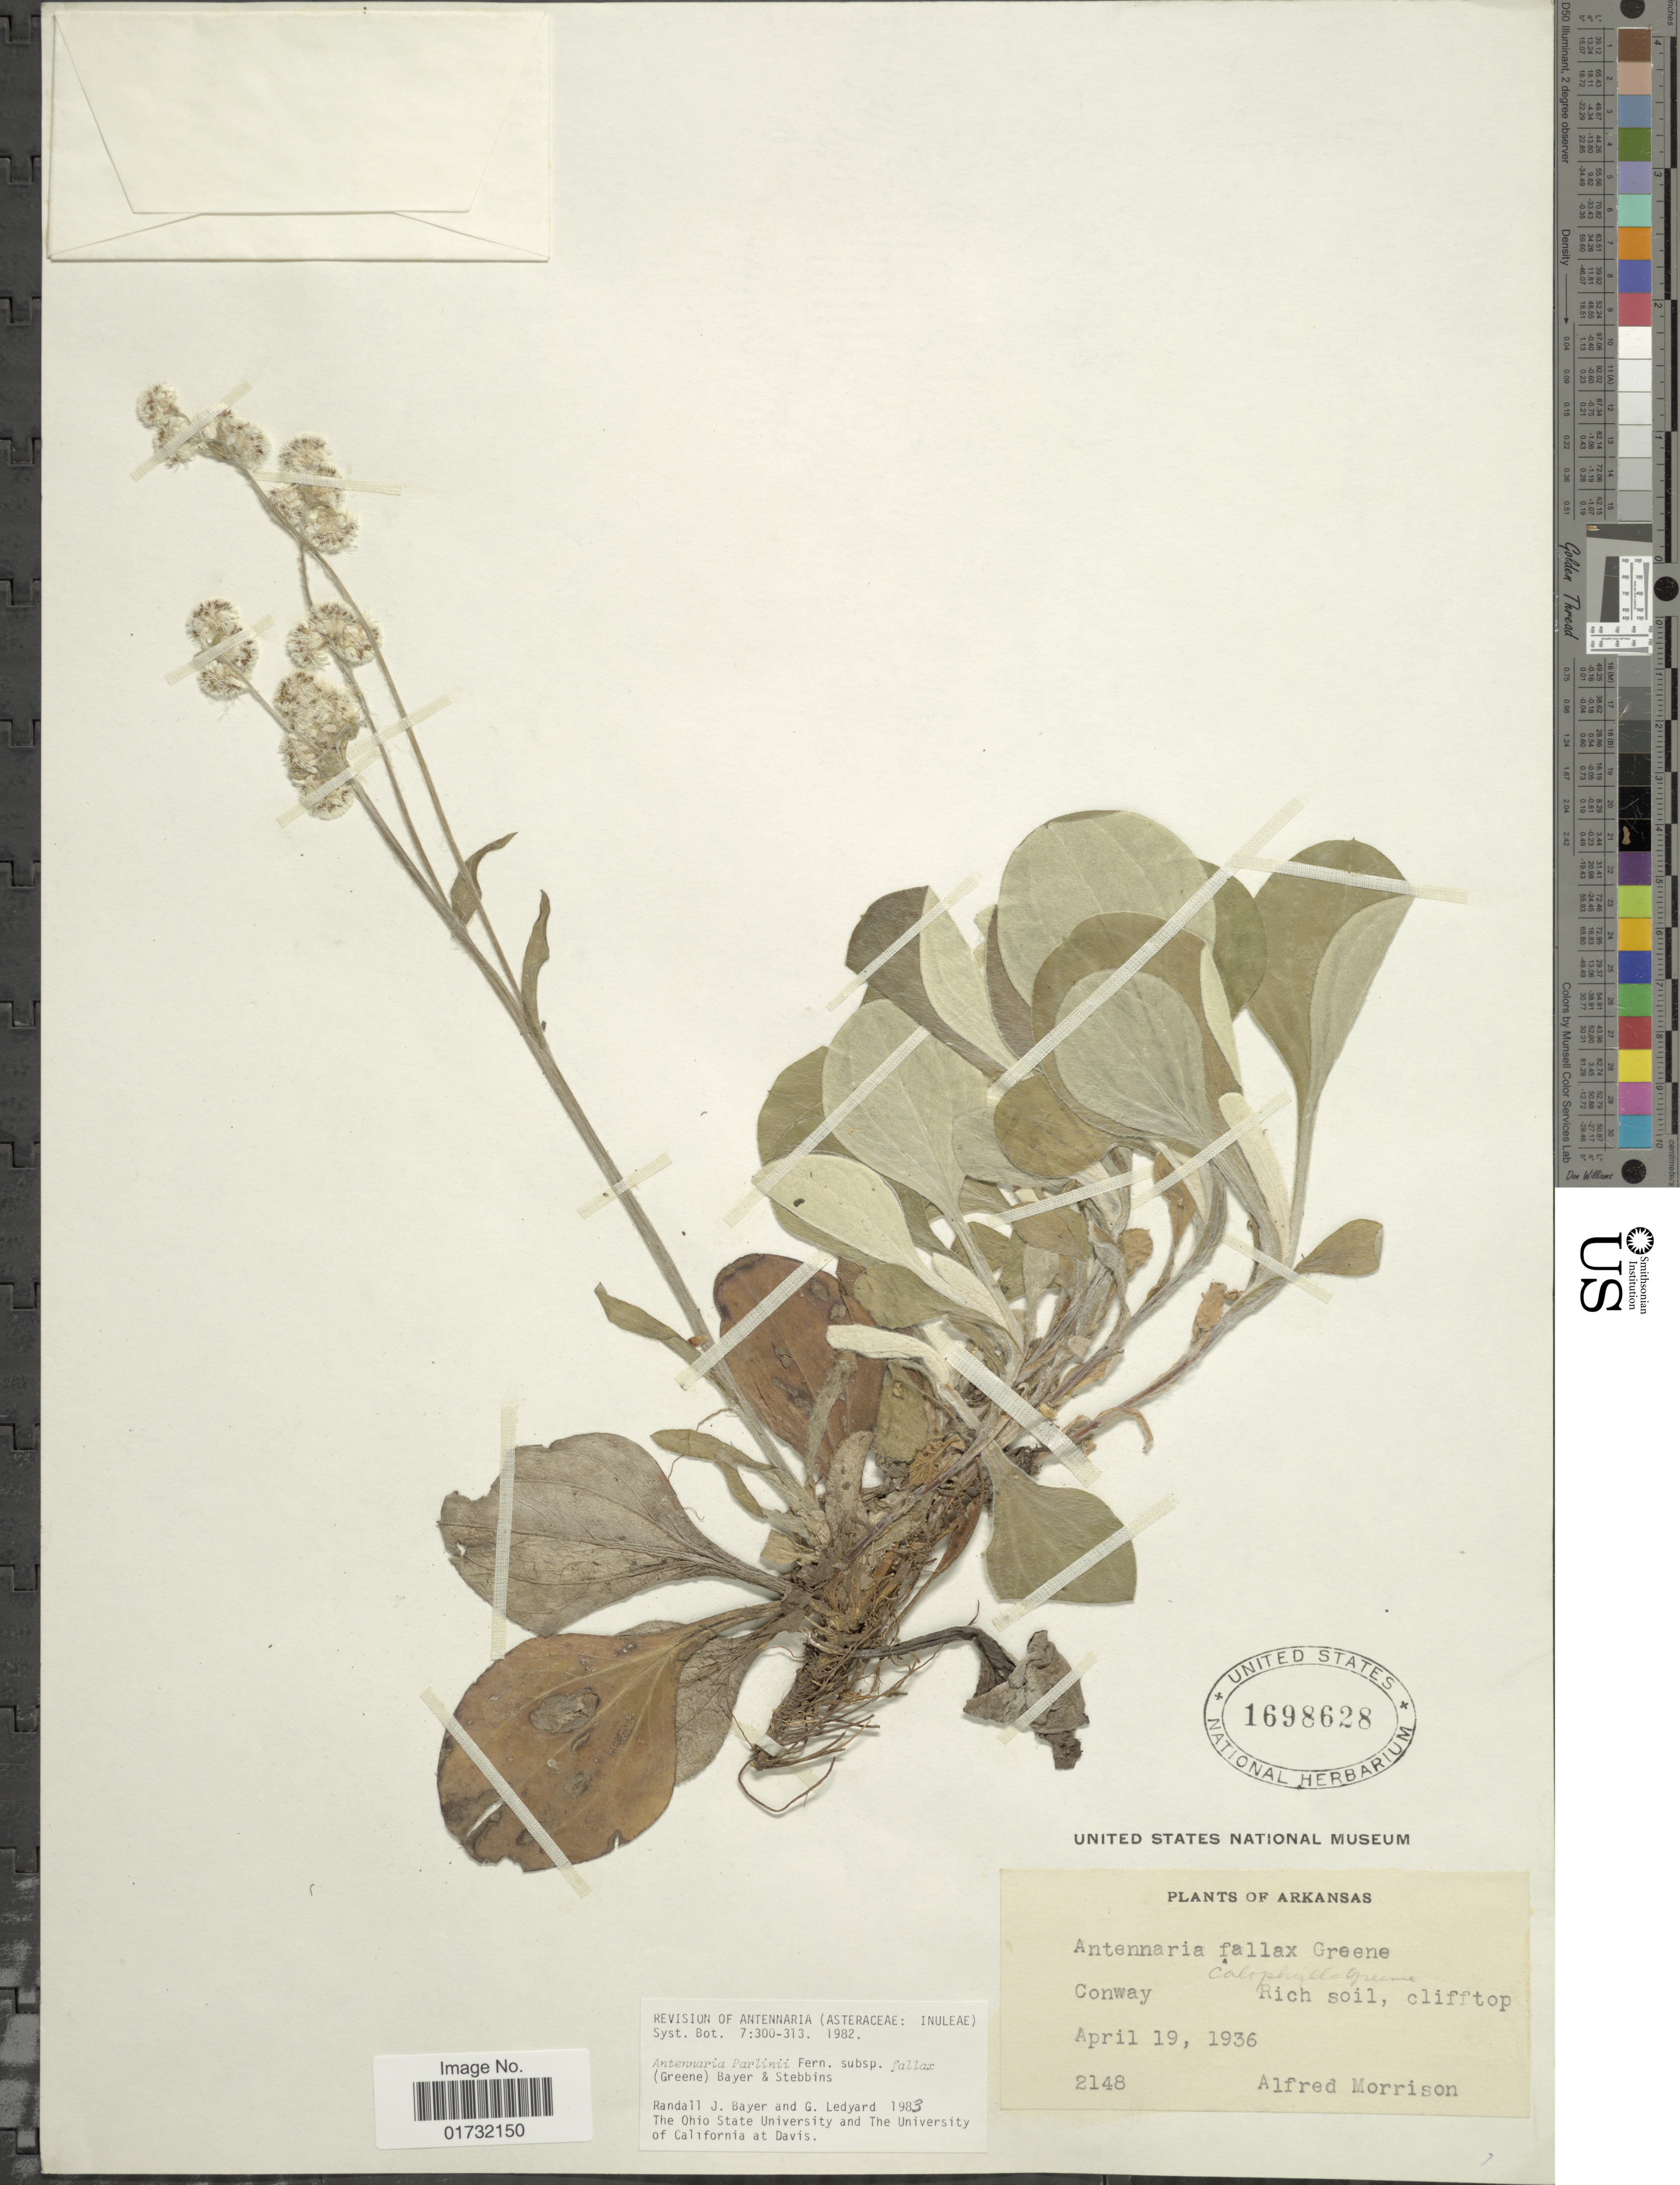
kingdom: Plantae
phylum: Tracheophyta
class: Magnoliopsida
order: Asterales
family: Asteraceae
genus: Antennaria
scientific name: Antennaria parlinii subsp. fallax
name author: (Greene) R.J. Bayer & Stebbins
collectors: A. Morrison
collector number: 2148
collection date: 1936-04-19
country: United States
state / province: Arkansas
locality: Conway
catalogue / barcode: US 1698628